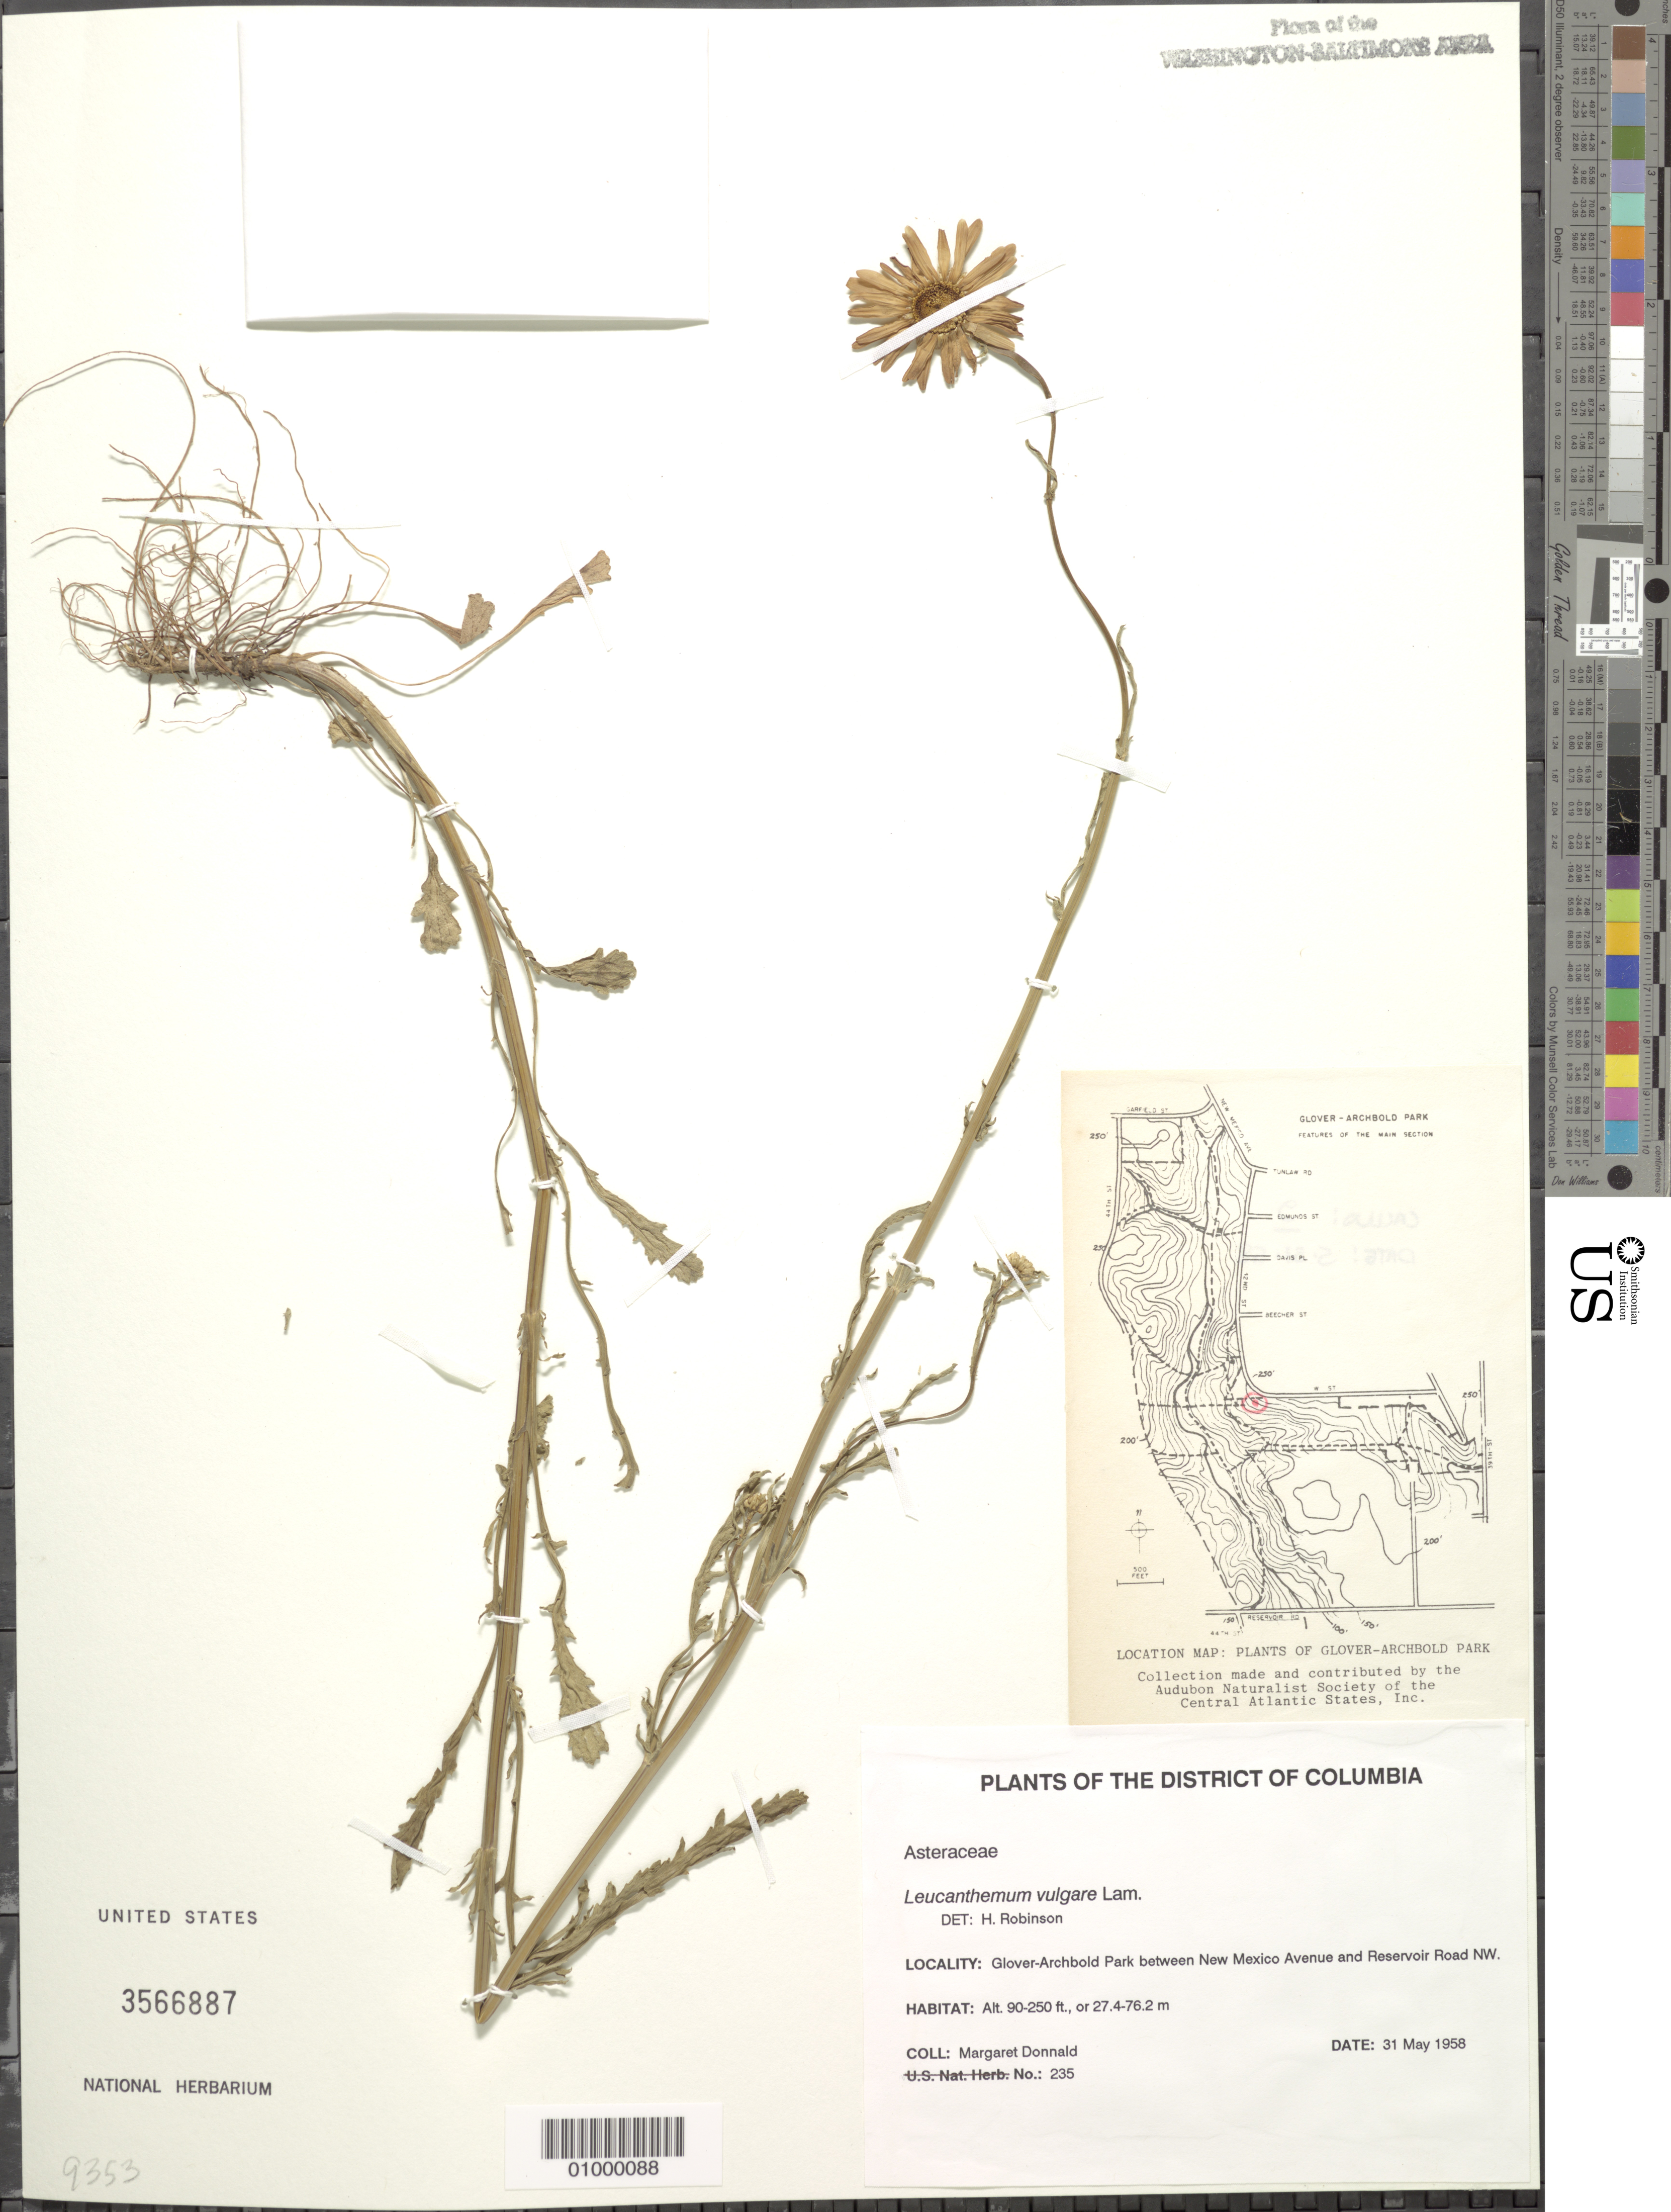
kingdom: Plantae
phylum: Tracheophyta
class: Magnoliopsida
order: Asterales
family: Asteraceae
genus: Leucanthemum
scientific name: Leucanthemum vulgare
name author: Lam.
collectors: M. Donnald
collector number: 235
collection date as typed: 31 May 1958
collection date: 1958-05-31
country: United States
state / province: District of Columbia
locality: Glover-Archbold Park between New Mexico Avenue and Reservoir Road NW.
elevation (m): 27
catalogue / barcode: US 3566887